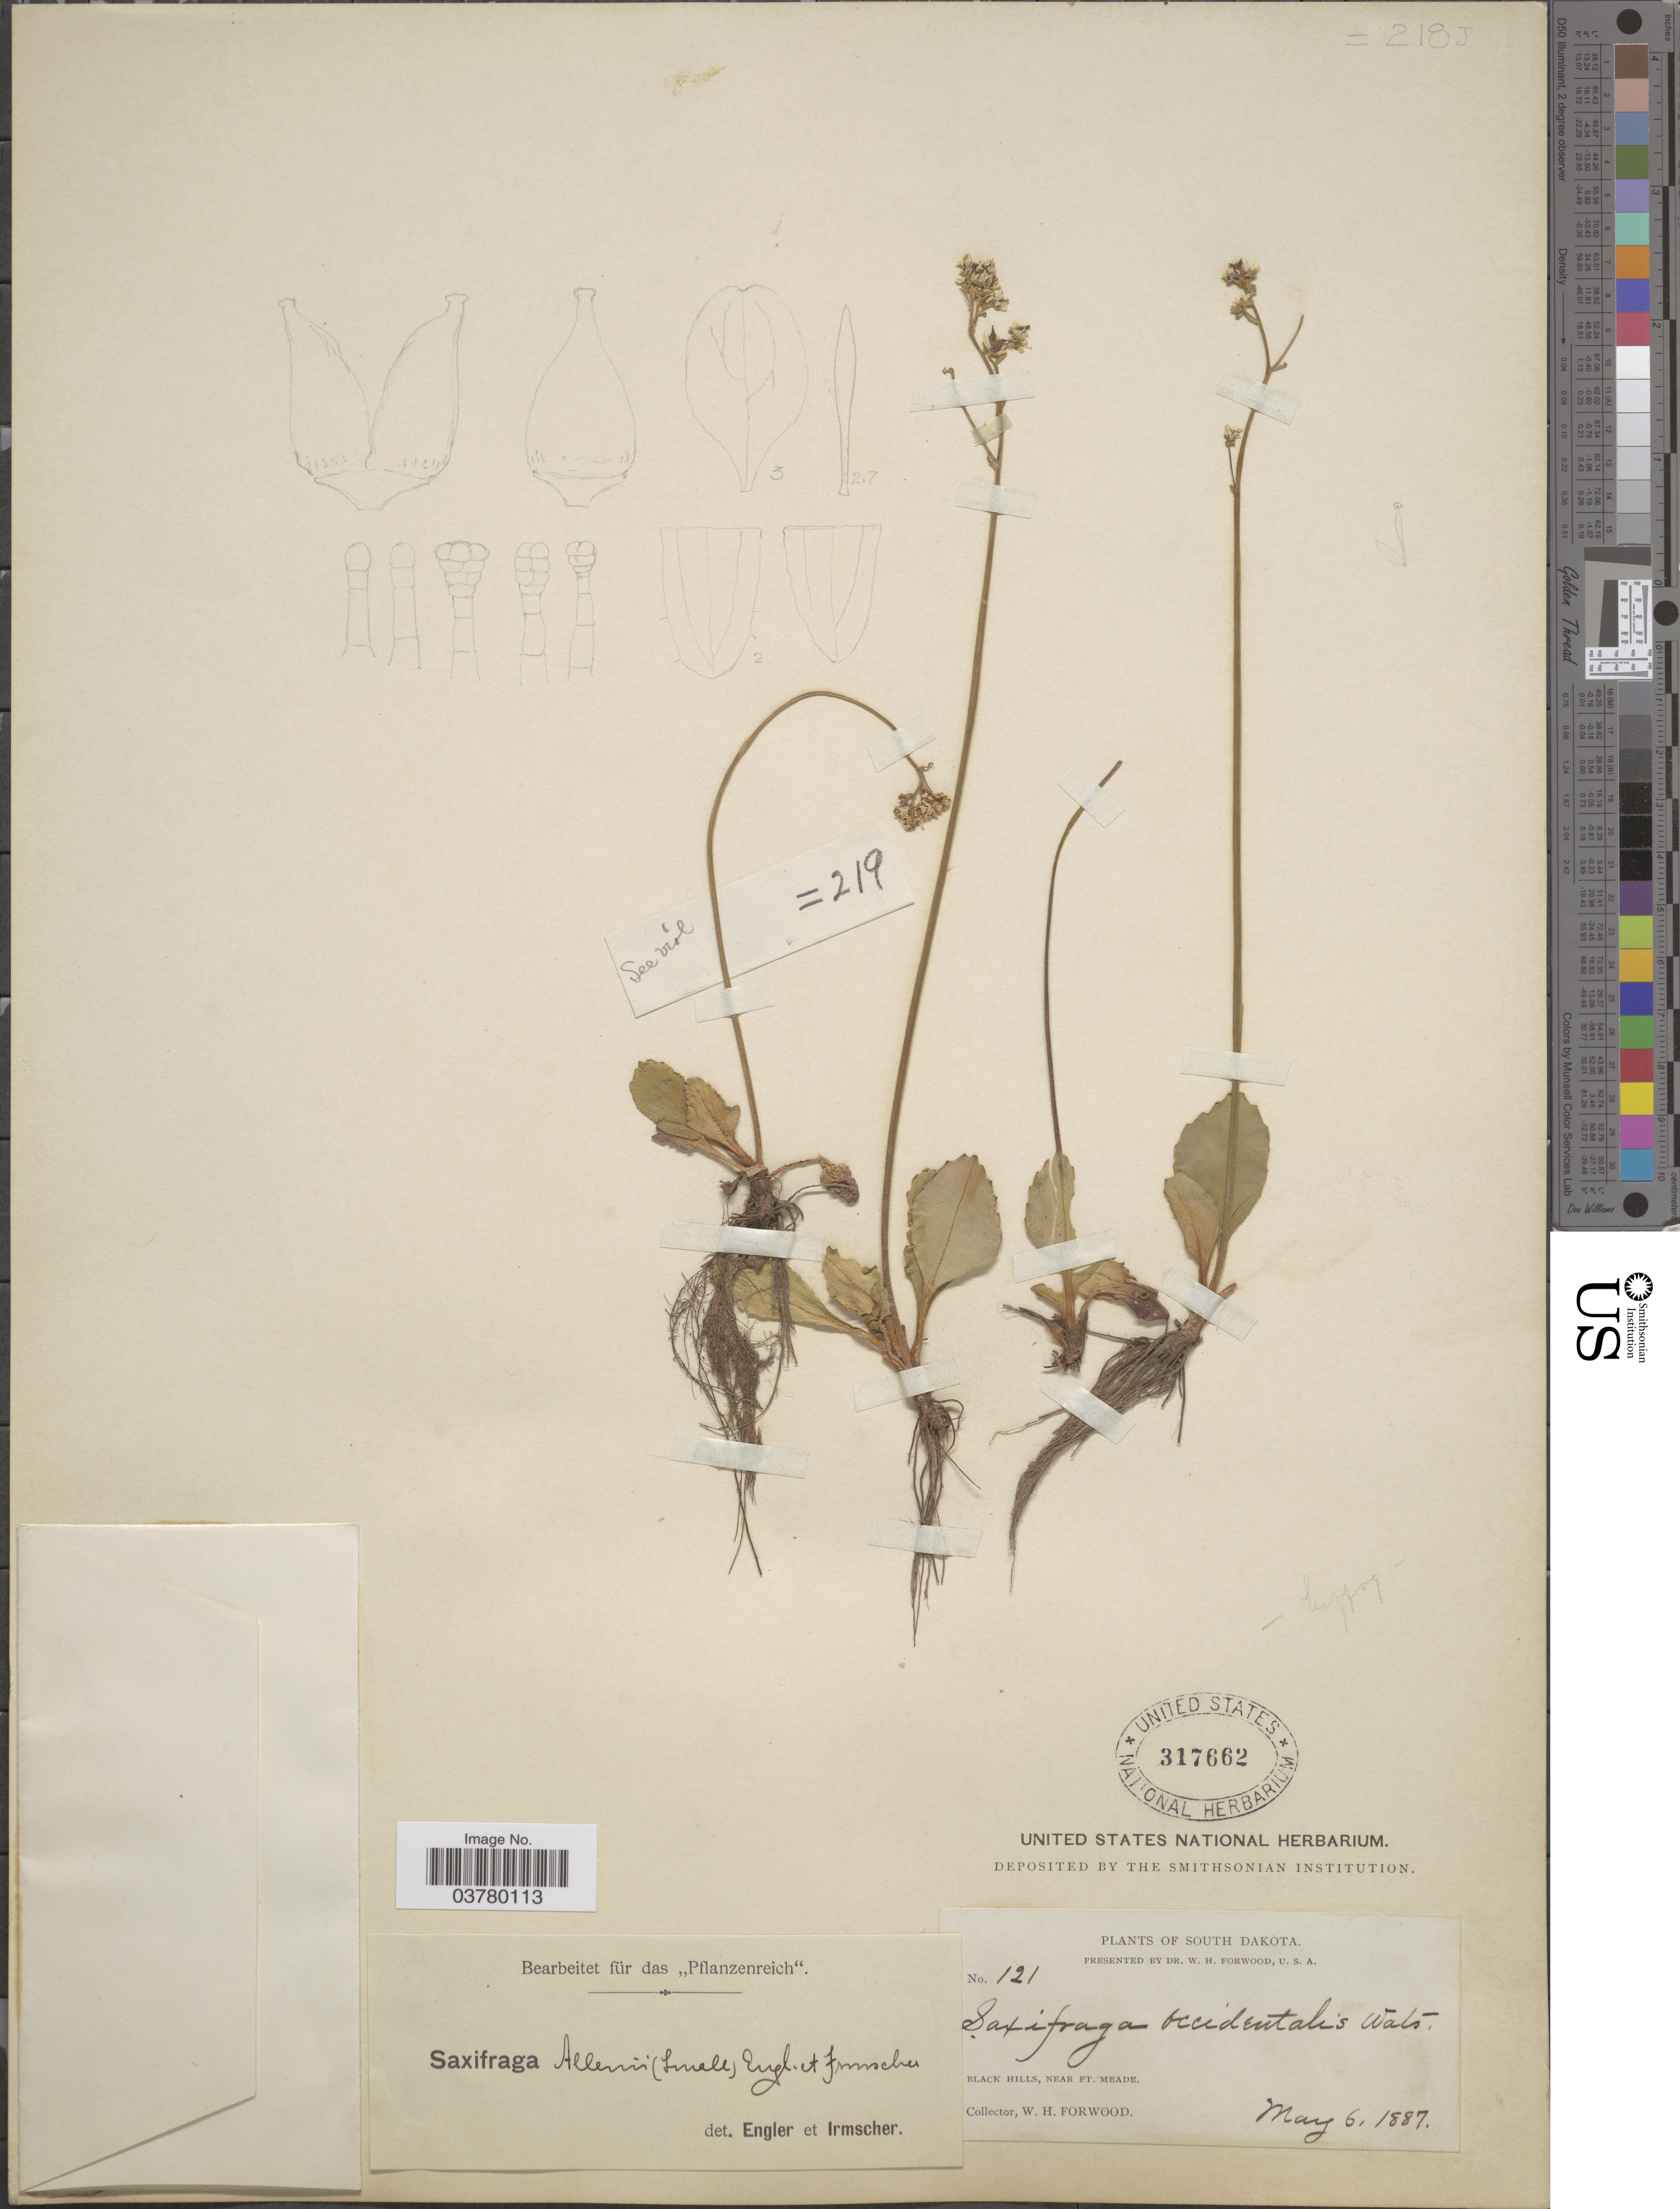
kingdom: Plantae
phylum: Tracheophyta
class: Magnoliopsida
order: Saxifragales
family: Saxifragaceae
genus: Micranthes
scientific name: Micranthes occidentalis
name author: (S. Watson) Small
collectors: W. Forwood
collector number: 121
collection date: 1887-05-06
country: United States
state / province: South Dakota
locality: Black Hills, near Ft. Meade.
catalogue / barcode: US 317662